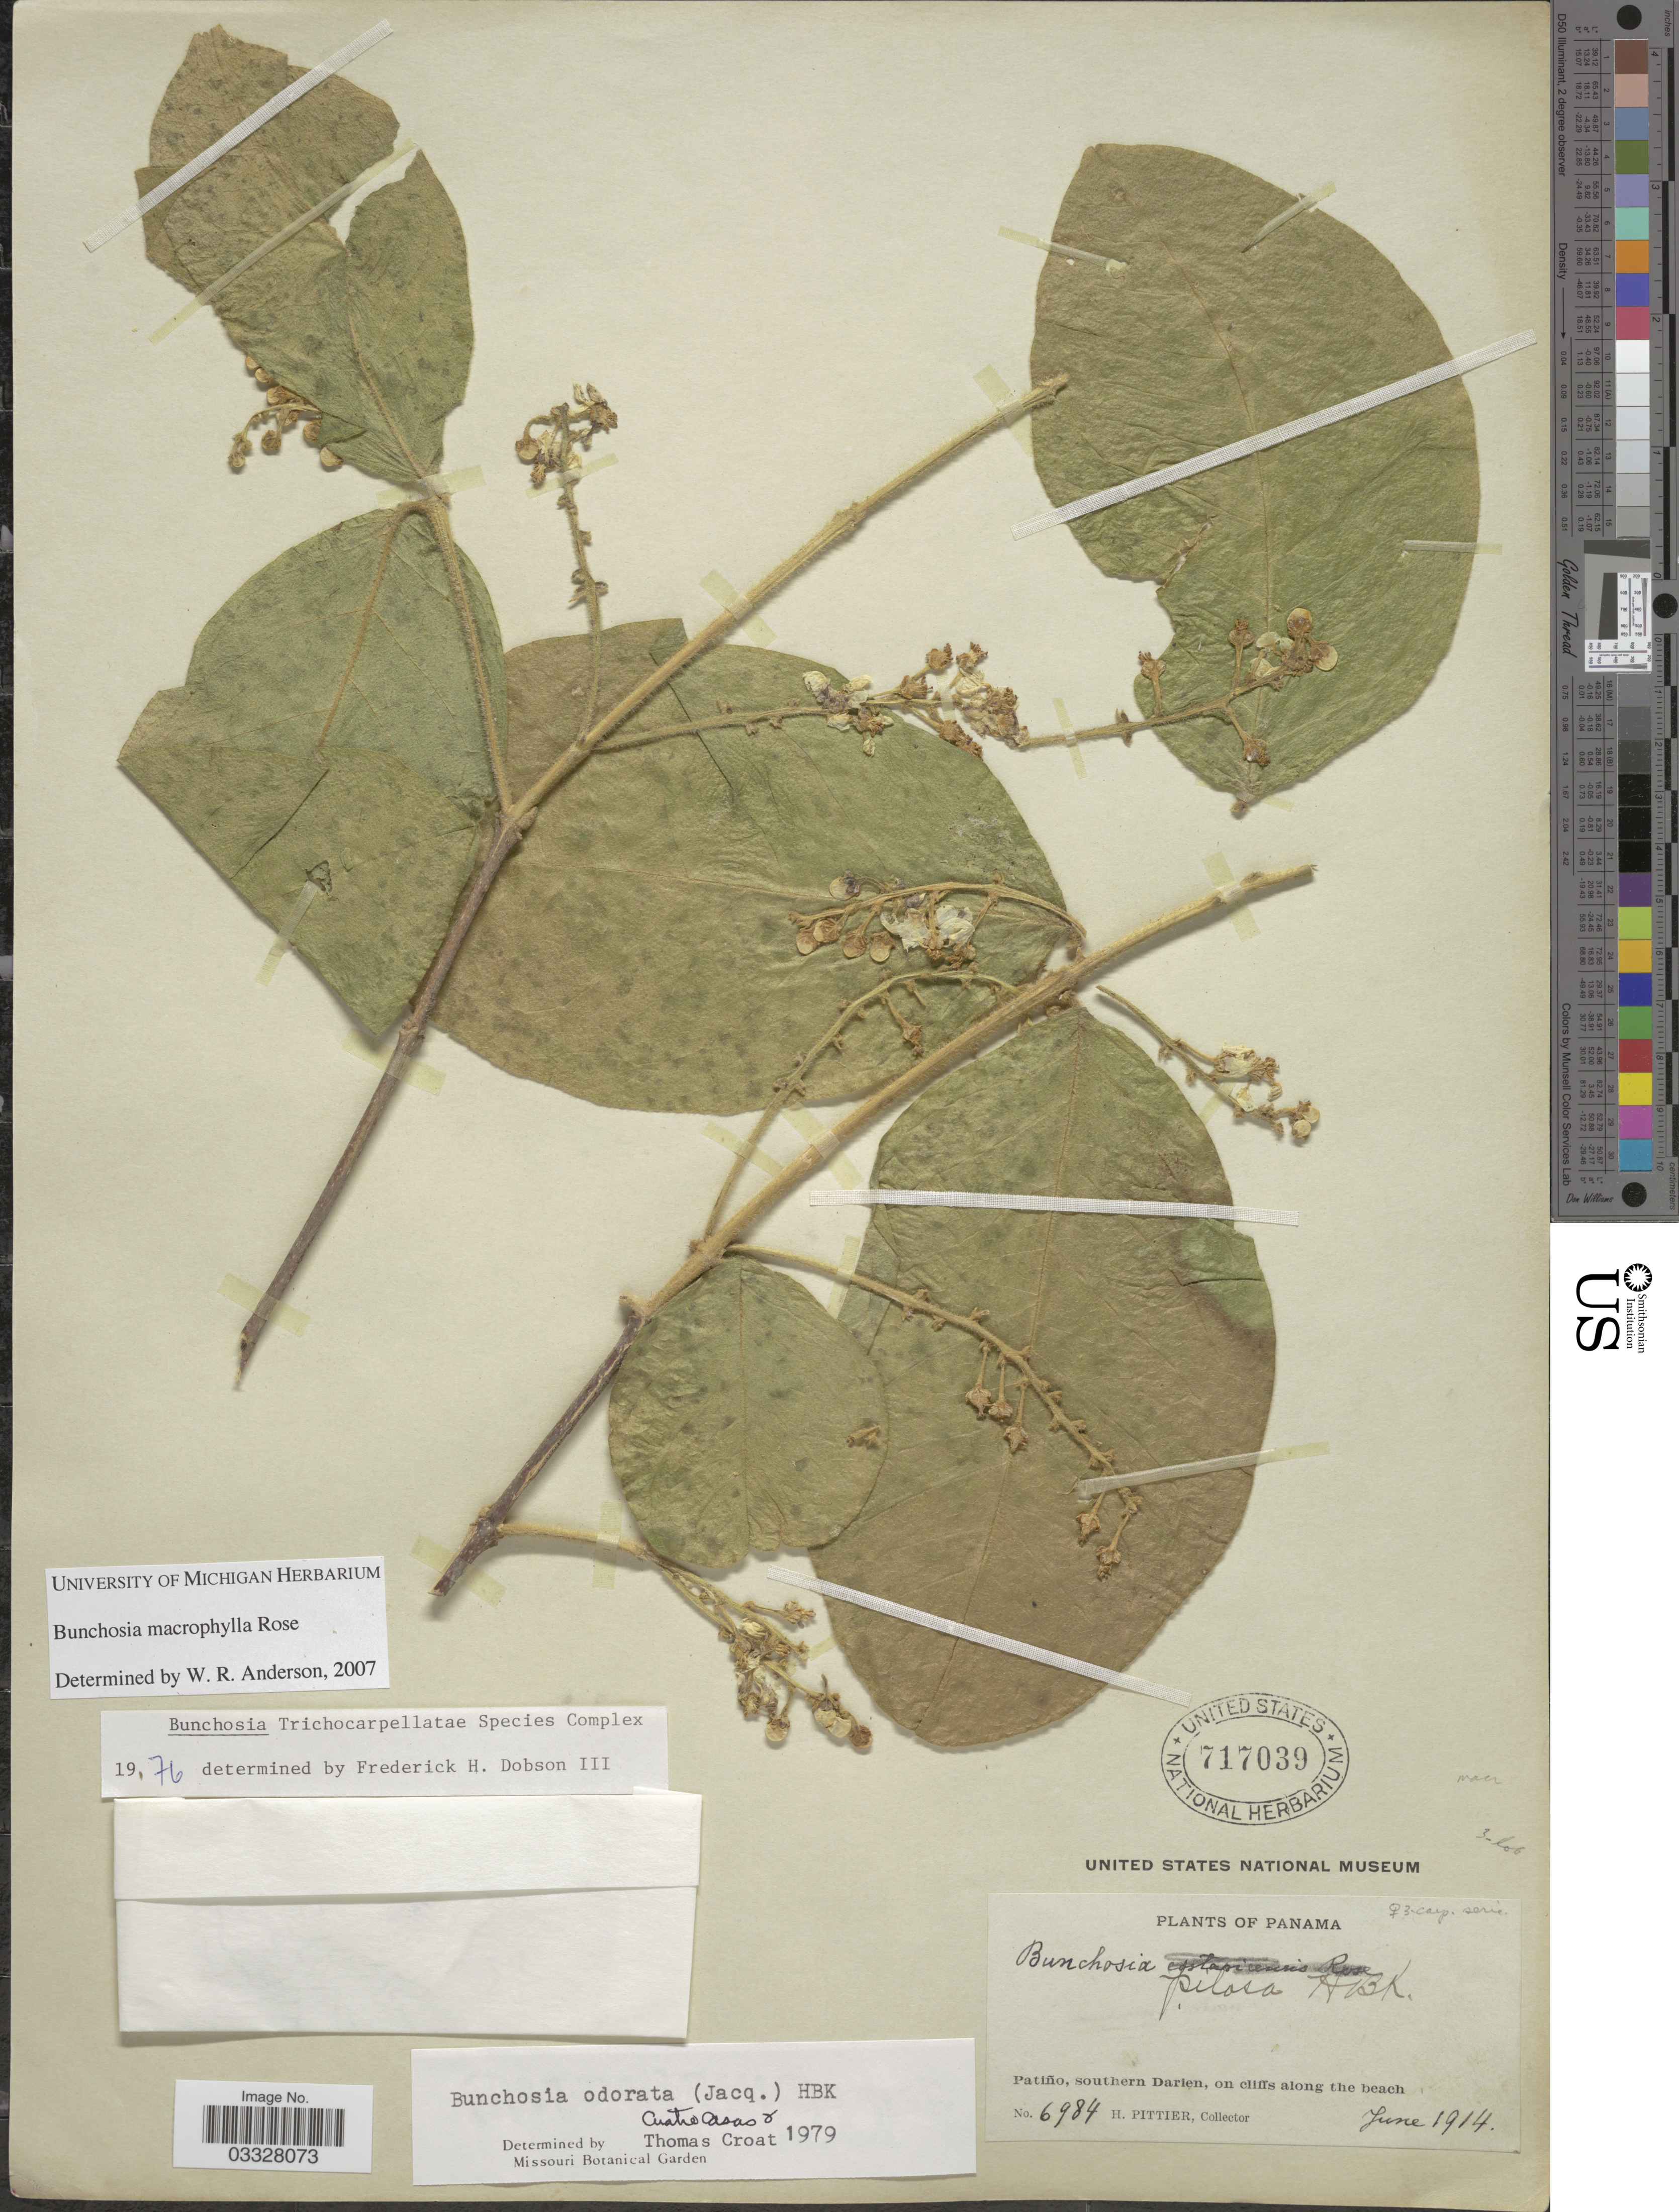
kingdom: Plantae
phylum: Tracheophyta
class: Magnoliopsida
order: Malpighiales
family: Malpighiaceae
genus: Bunchosia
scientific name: Bunchosia macrophylla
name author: Rose ex Donn. Sm. in Pittier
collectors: H. F. Pittier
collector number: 6984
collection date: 1914-06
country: Panama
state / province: Darién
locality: Patiño, southern Darien, on cliffs along the beach.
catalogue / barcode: US 717039